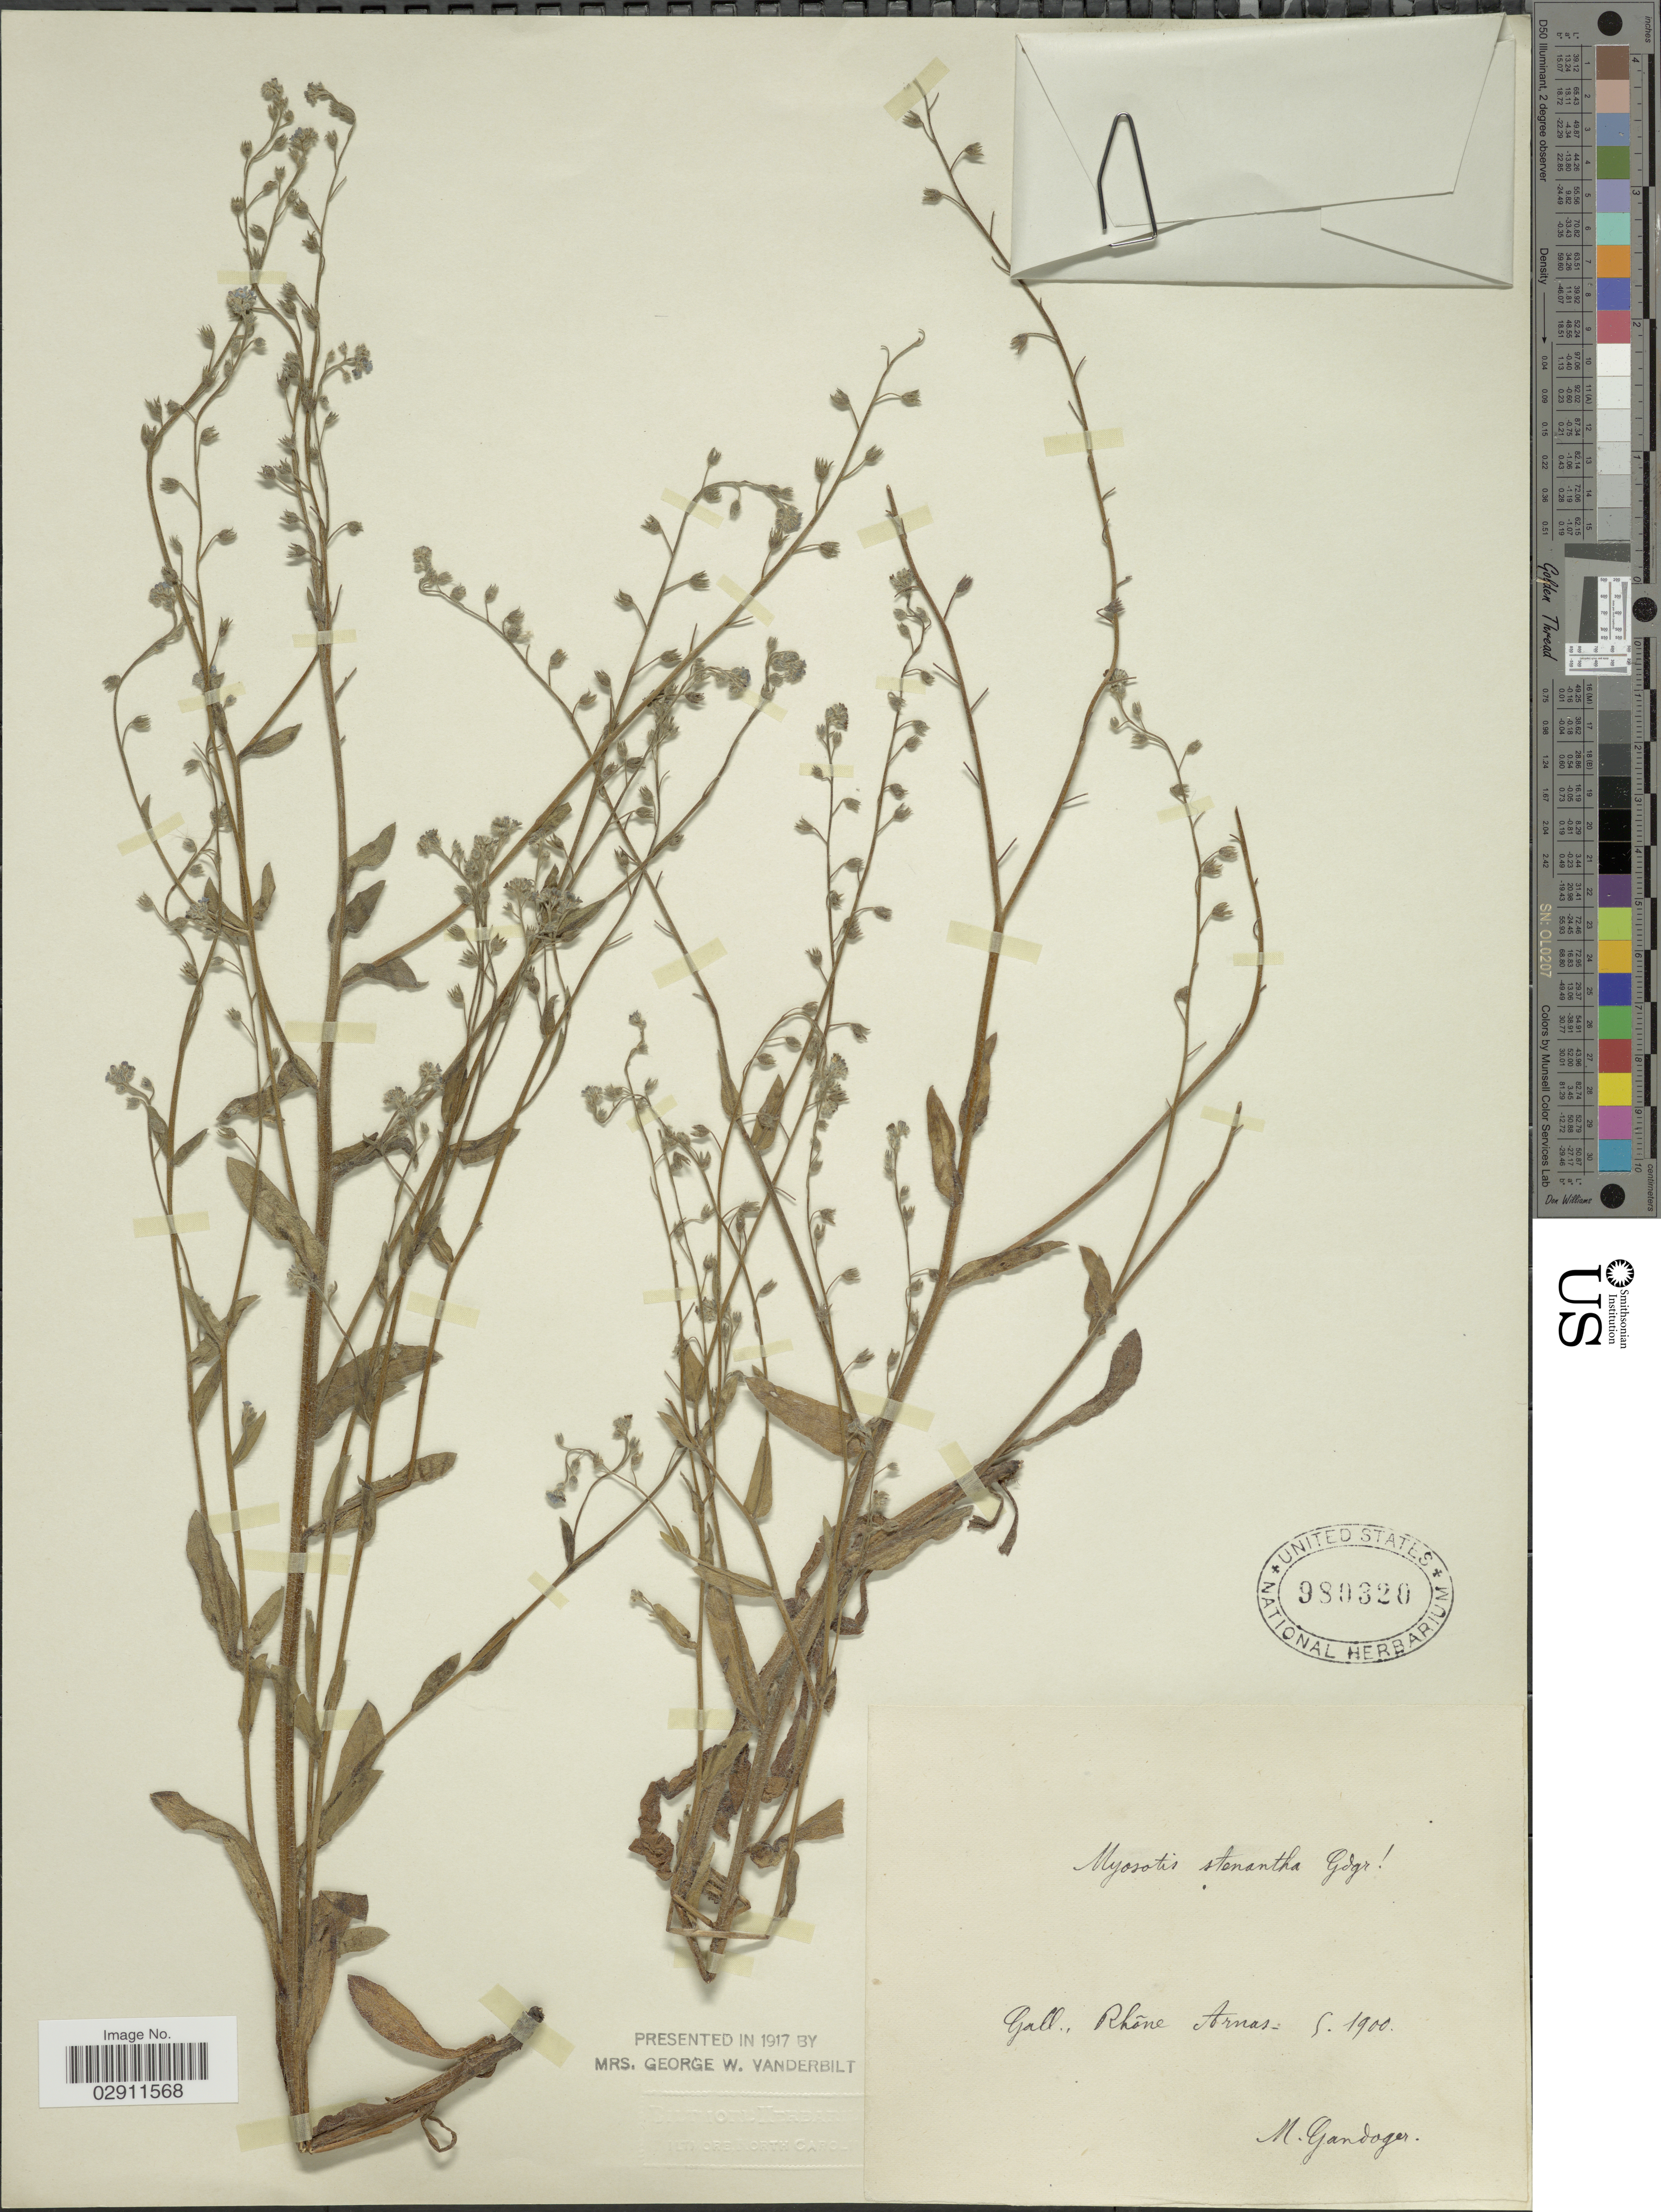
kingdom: Plantae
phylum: Tracheophyta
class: Magnoliopsida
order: Boraginales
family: Boraginaceae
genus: Myosotis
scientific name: Myosotis stenantha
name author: Gand.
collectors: M. Gandoger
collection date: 1900-05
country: France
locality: Gall. Rhône Arnas.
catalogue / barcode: US 980320